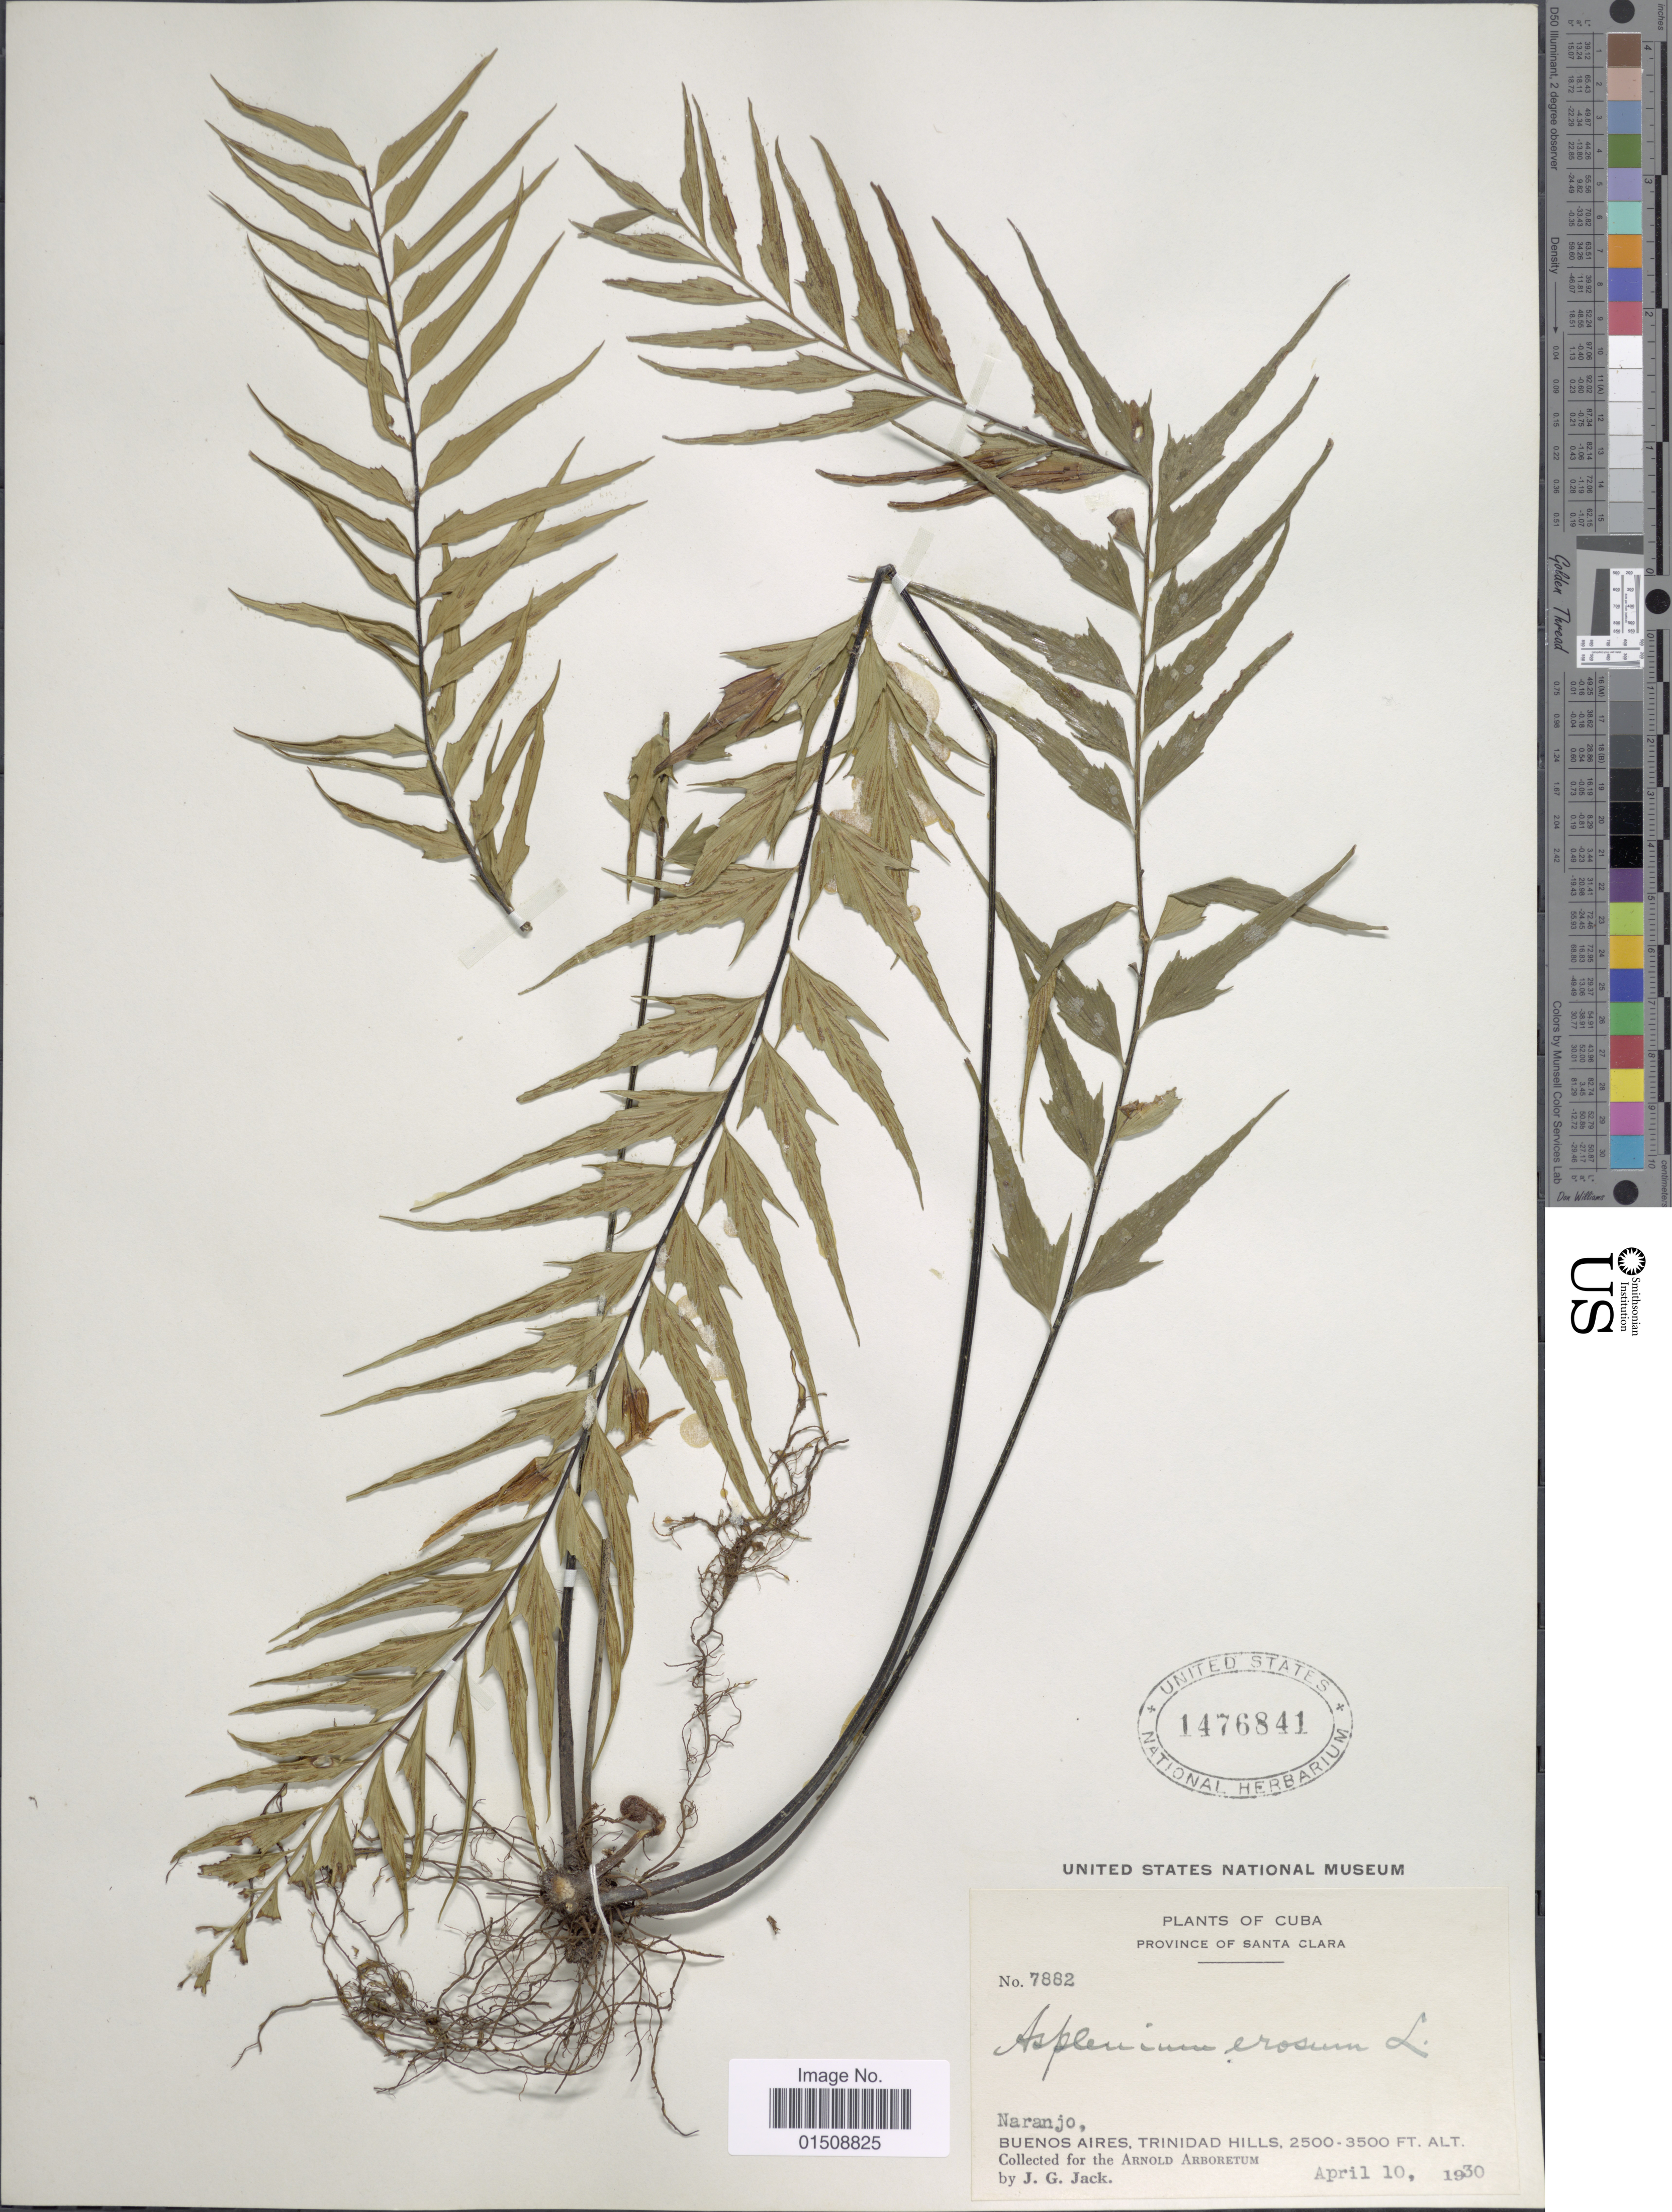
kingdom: Plantae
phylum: Tracheophyta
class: Polypodiopsida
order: Polypodiales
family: Aspleniaceae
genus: Asplenium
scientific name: Asplenium erosum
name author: L.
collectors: J. G. Jack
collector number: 7882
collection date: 1930-04-10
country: Cuba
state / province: Las Villas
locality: Province of Santa Clara, Naranjo, Buenos Aires, Trinidad Hills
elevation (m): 762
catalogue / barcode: US 1476841